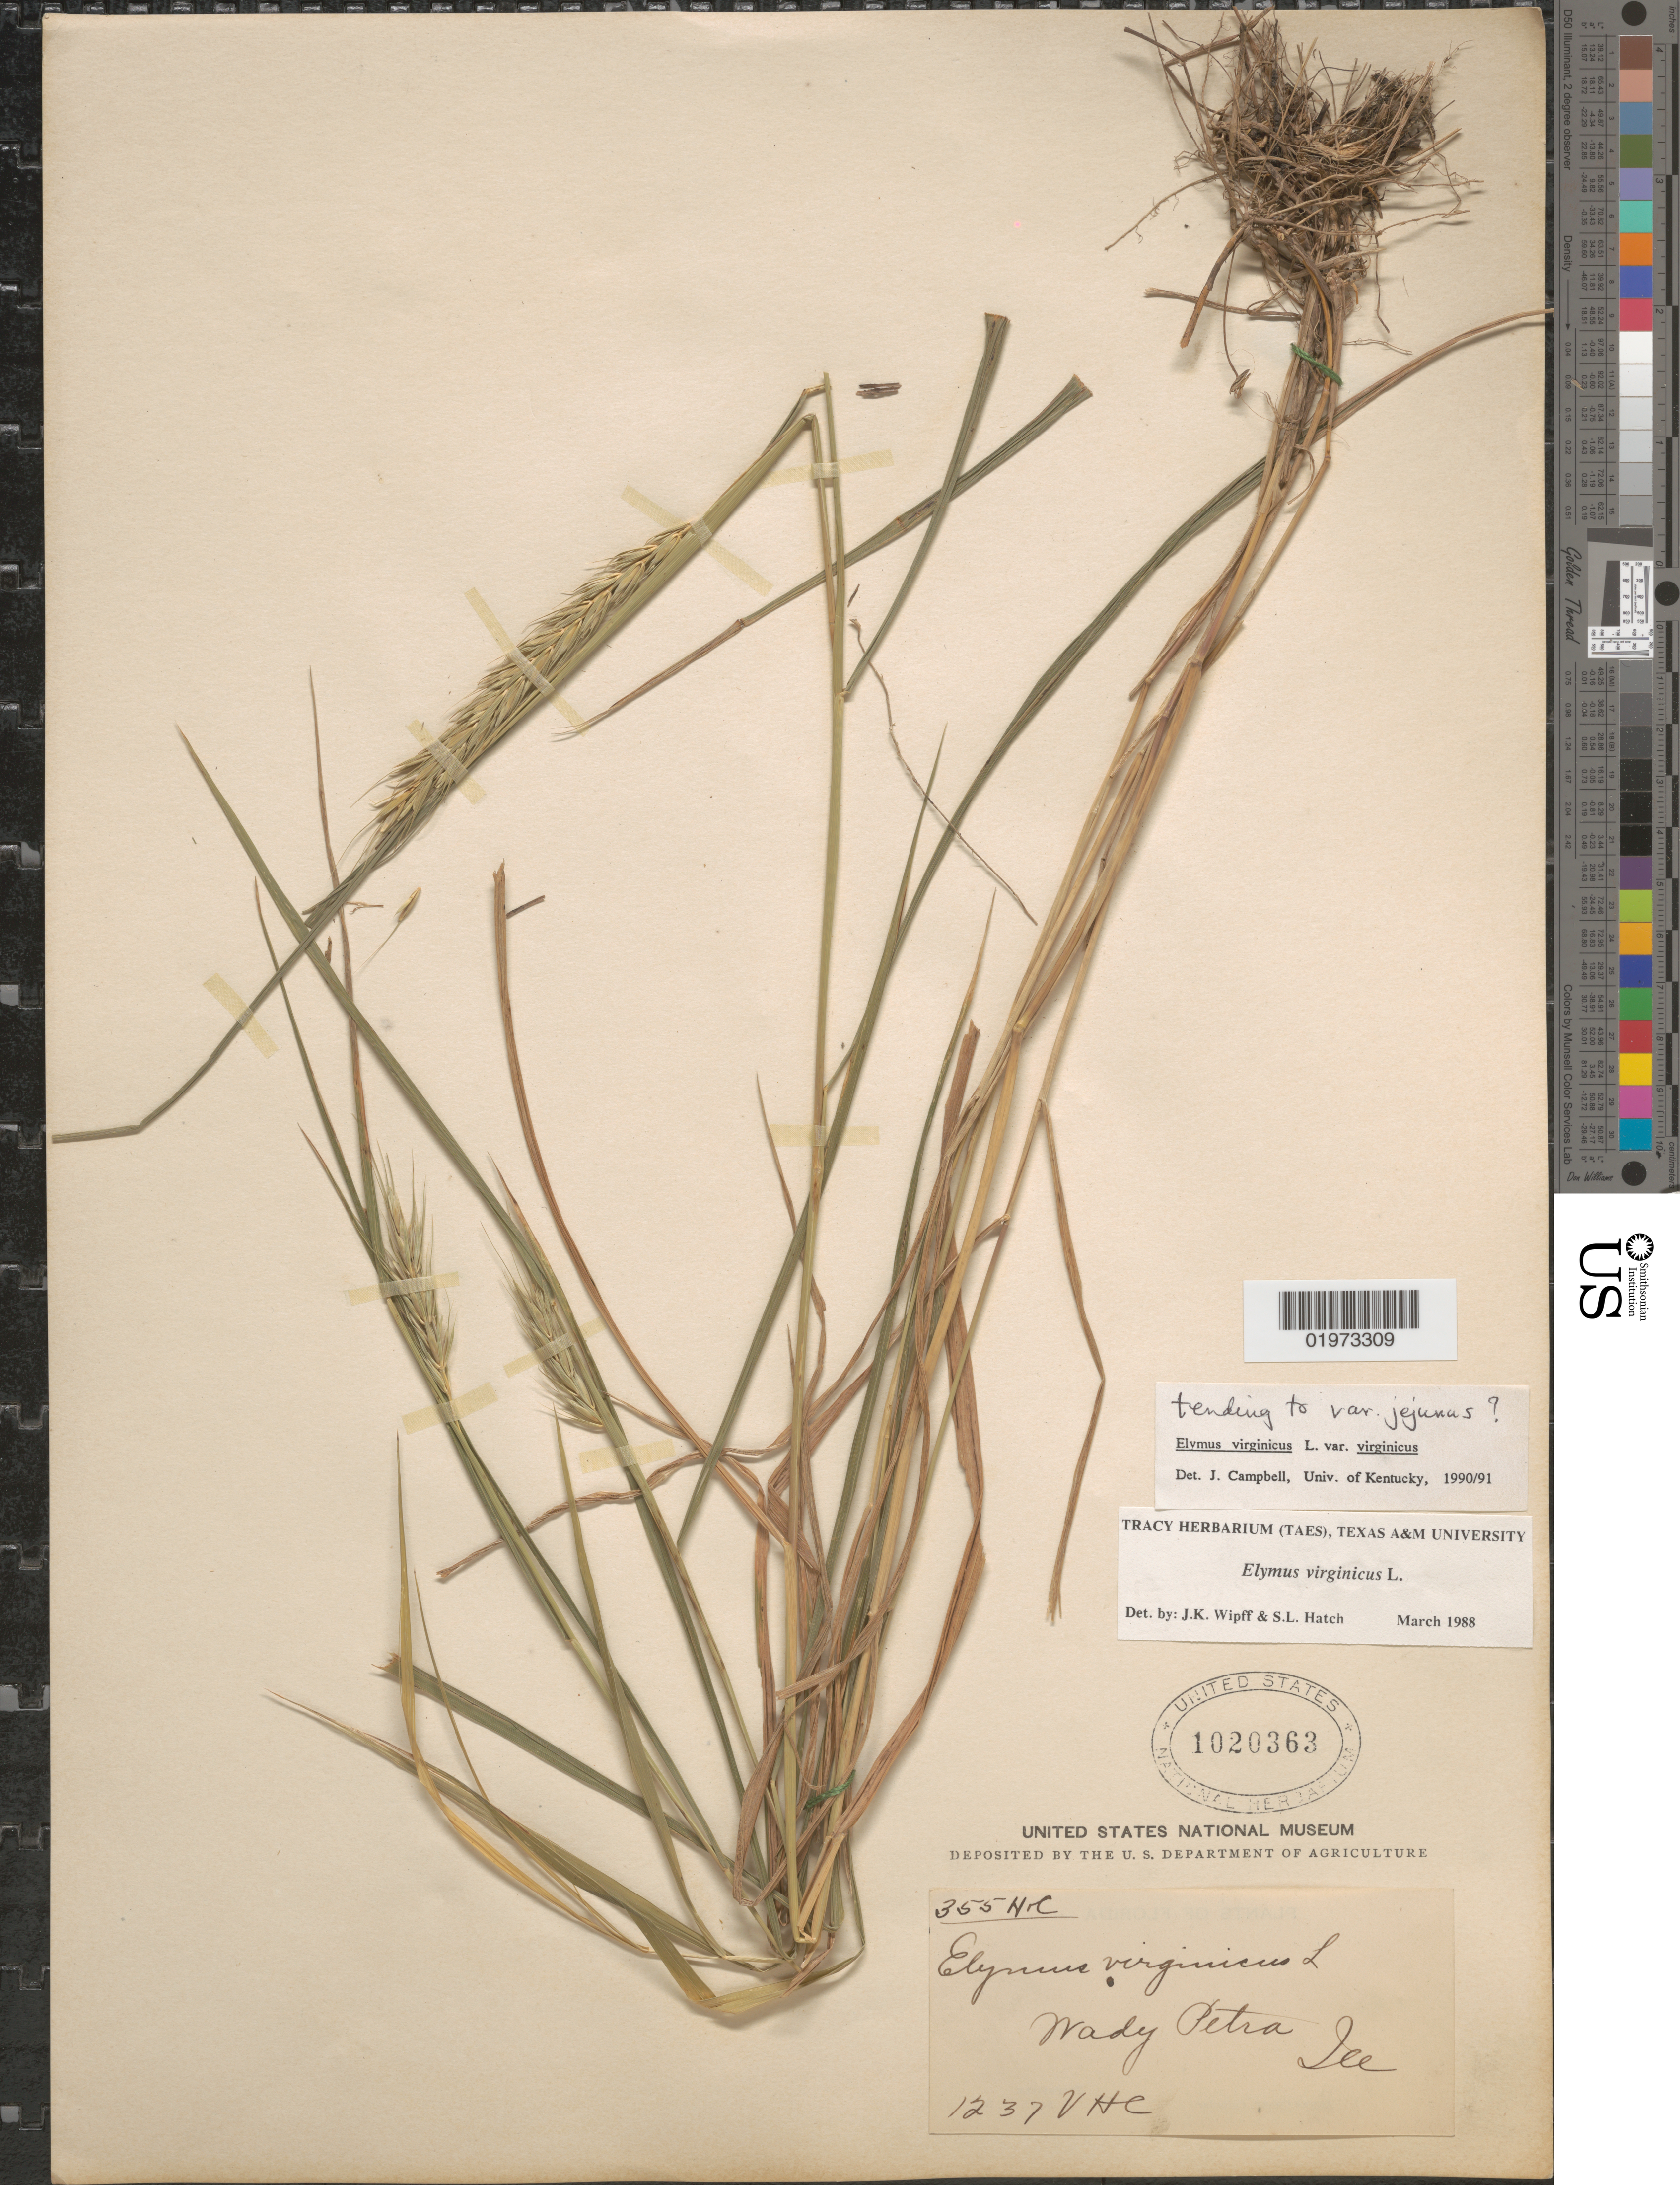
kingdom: Plantae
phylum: Tracheophyta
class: Liliopsida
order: Poales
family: Poaceae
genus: Elymus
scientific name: Elymus virginicus var. virginicus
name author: L.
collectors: V. H. C.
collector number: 1237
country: United States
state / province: Illinois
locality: Wady Petra.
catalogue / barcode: US 1020363